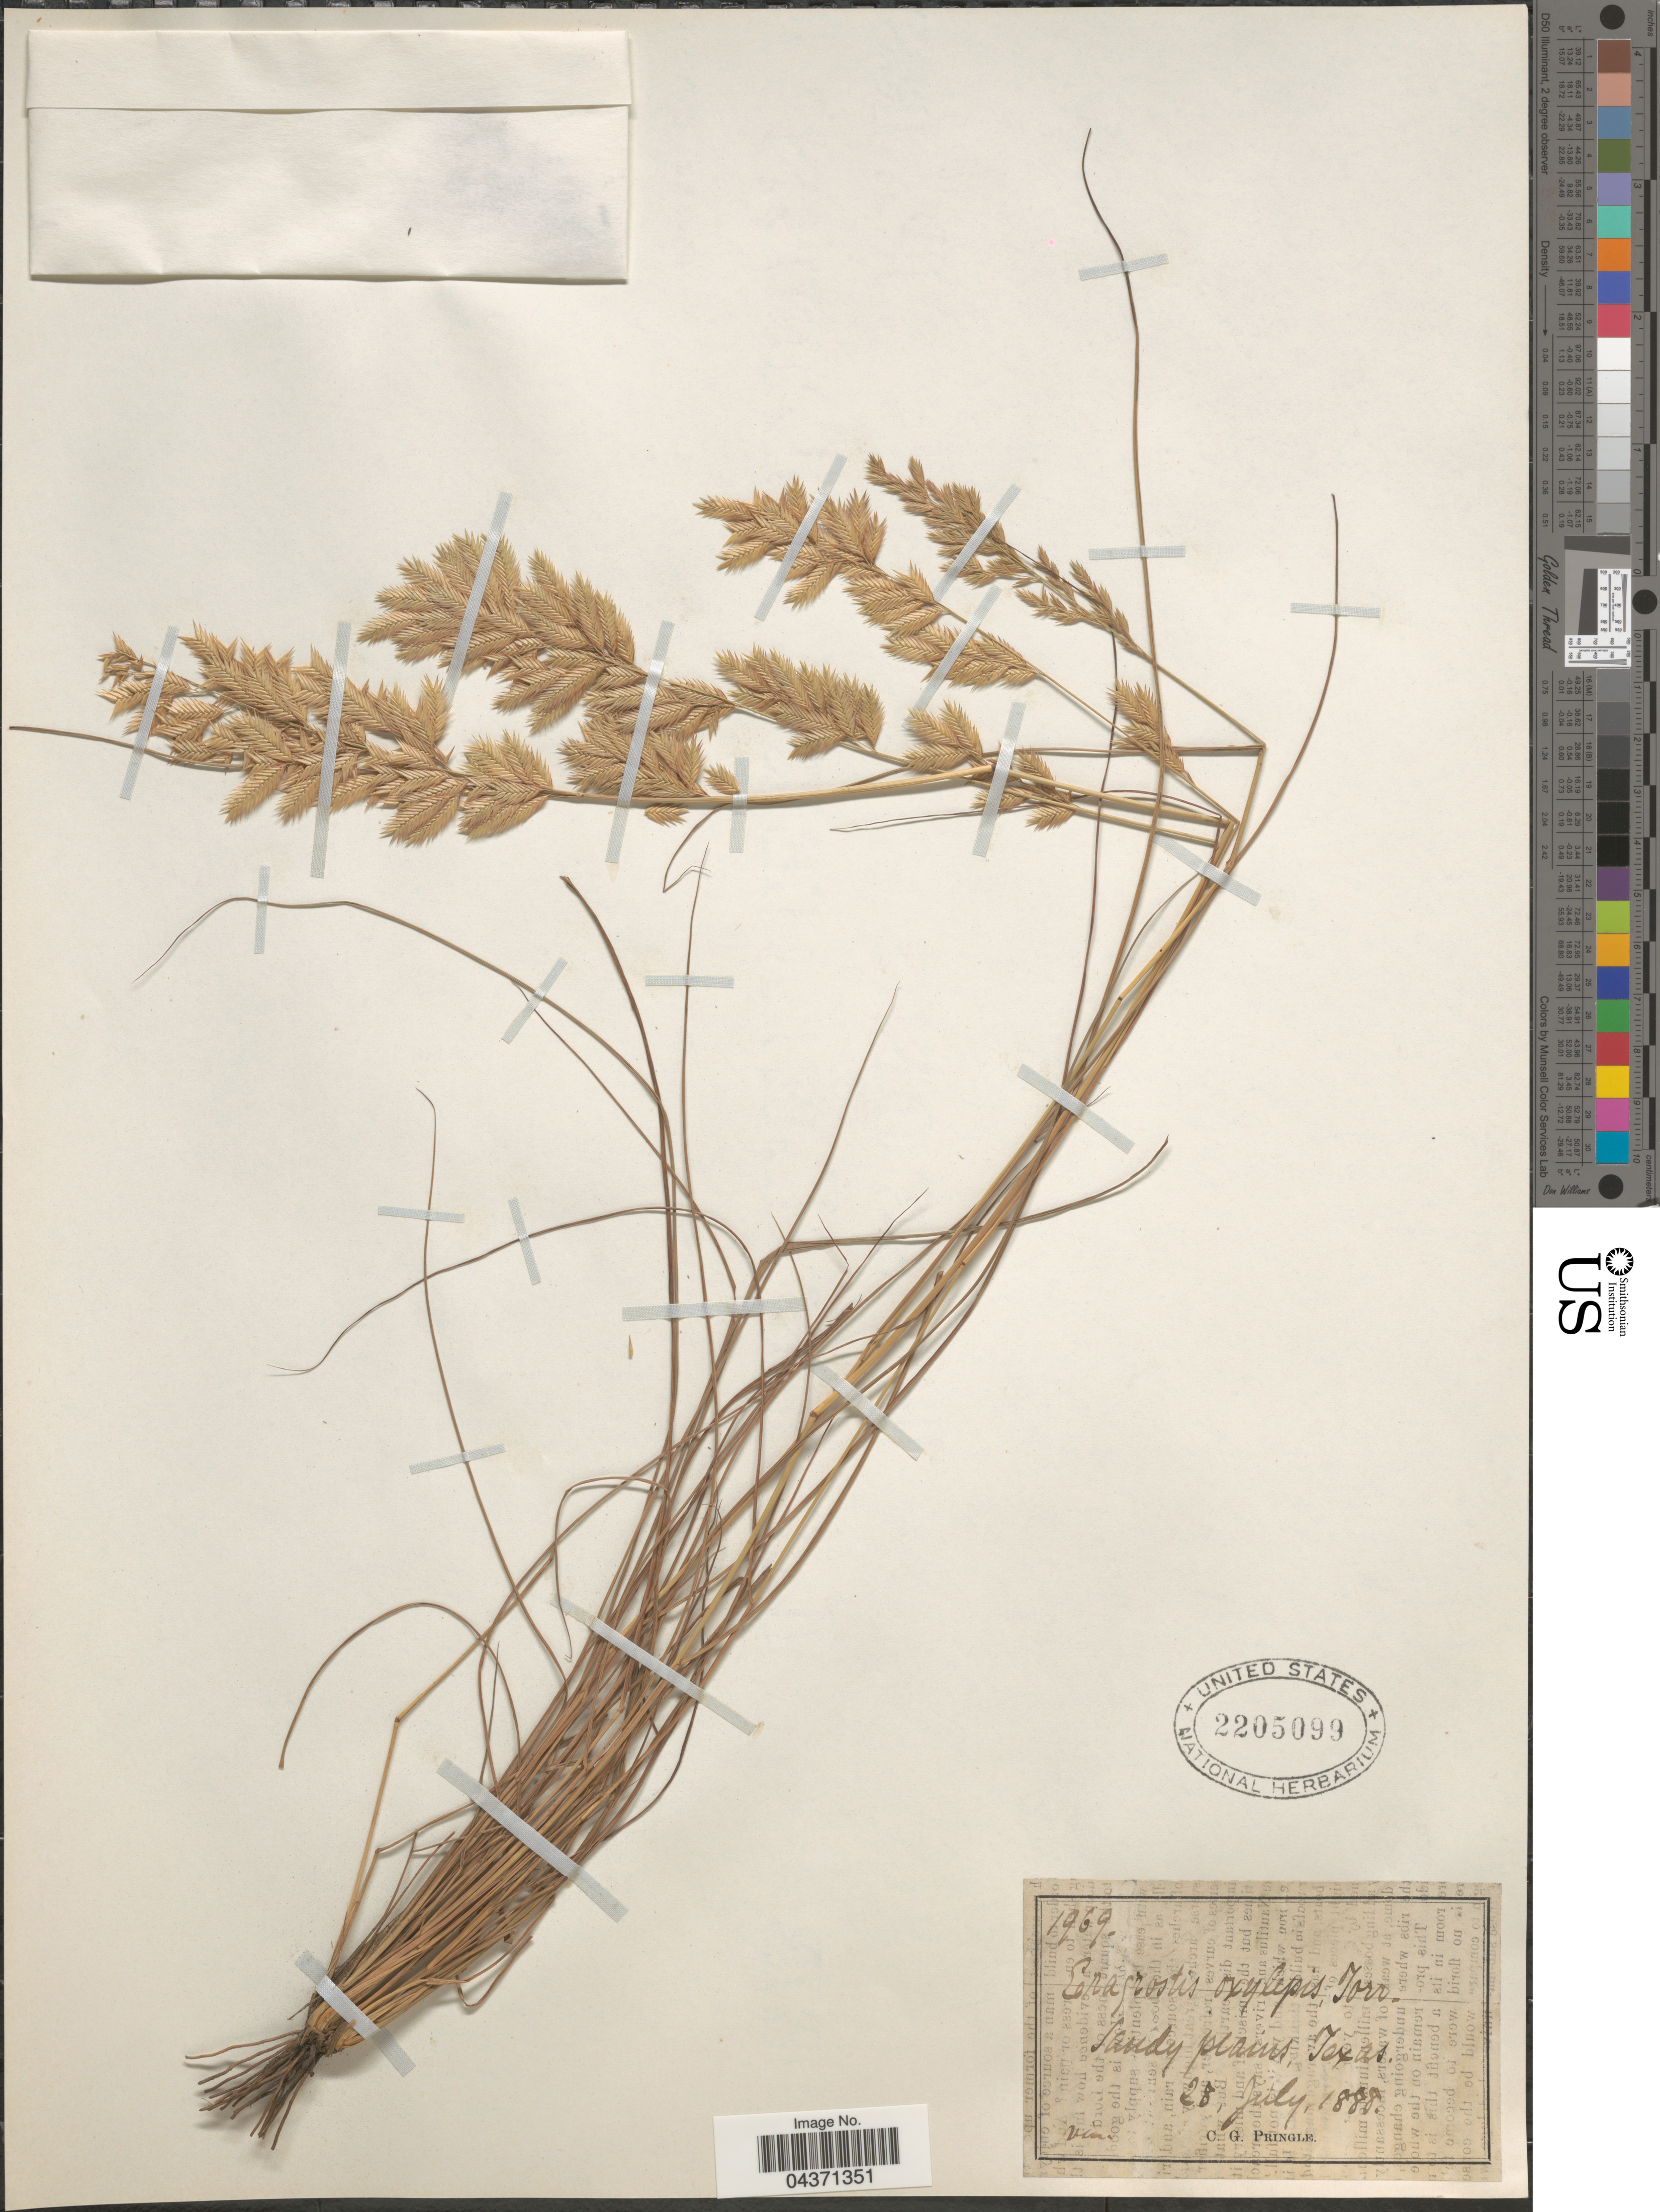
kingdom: Plantae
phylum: Tracheophyta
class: Liliopsida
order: Poales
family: Poaceae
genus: Eragrostis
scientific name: Eragrostis secundiflora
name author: J. Presl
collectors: C. G. Pringle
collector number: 1969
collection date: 1888-07-28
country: United States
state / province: Texas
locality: Sandy plains.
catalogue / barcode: US 2205099